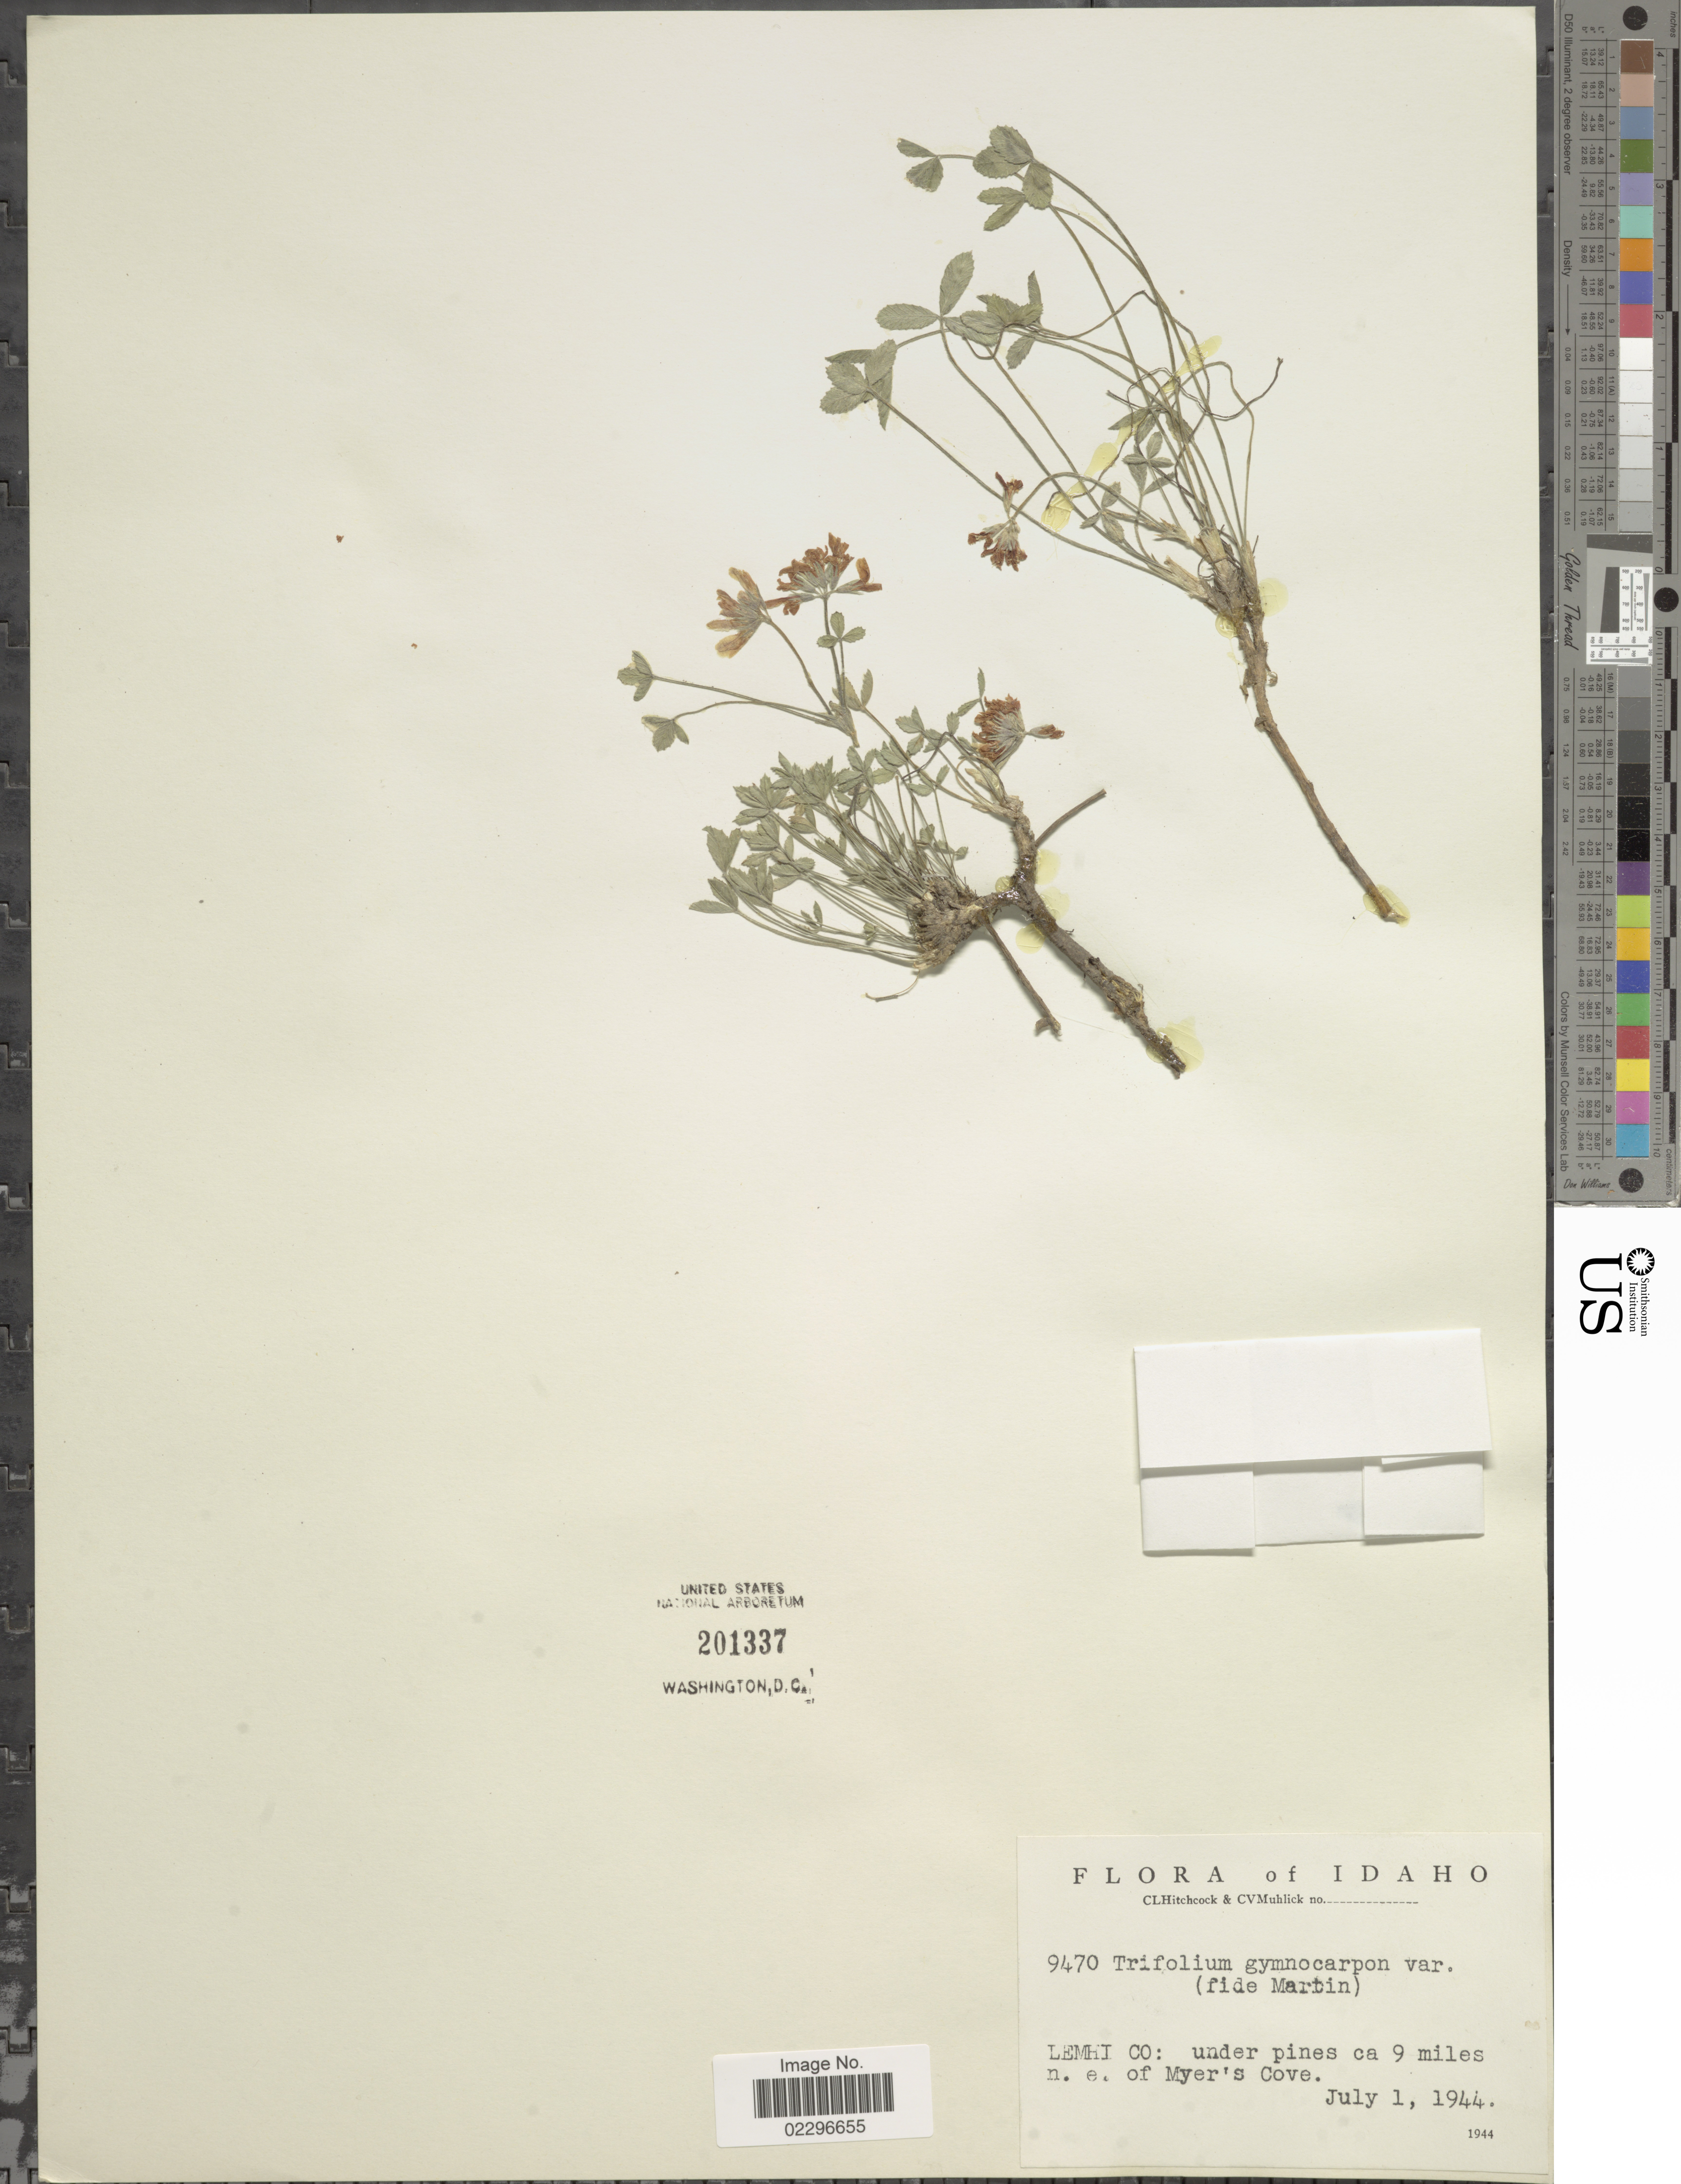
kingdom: Plantae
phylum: Tracheophyta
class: Magnoliopsida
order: Fabales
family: Fabaceae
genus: Trifolium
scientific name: Trifolium gymnocarpon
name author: Nutt.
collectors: C. L. Hitchcock & C. V. Muhlick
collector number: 9470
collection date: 1944-07-01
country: United States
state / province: Idaho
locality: Lemhi Co: under pines ca 9 miles n. e. of Myer's Cove.